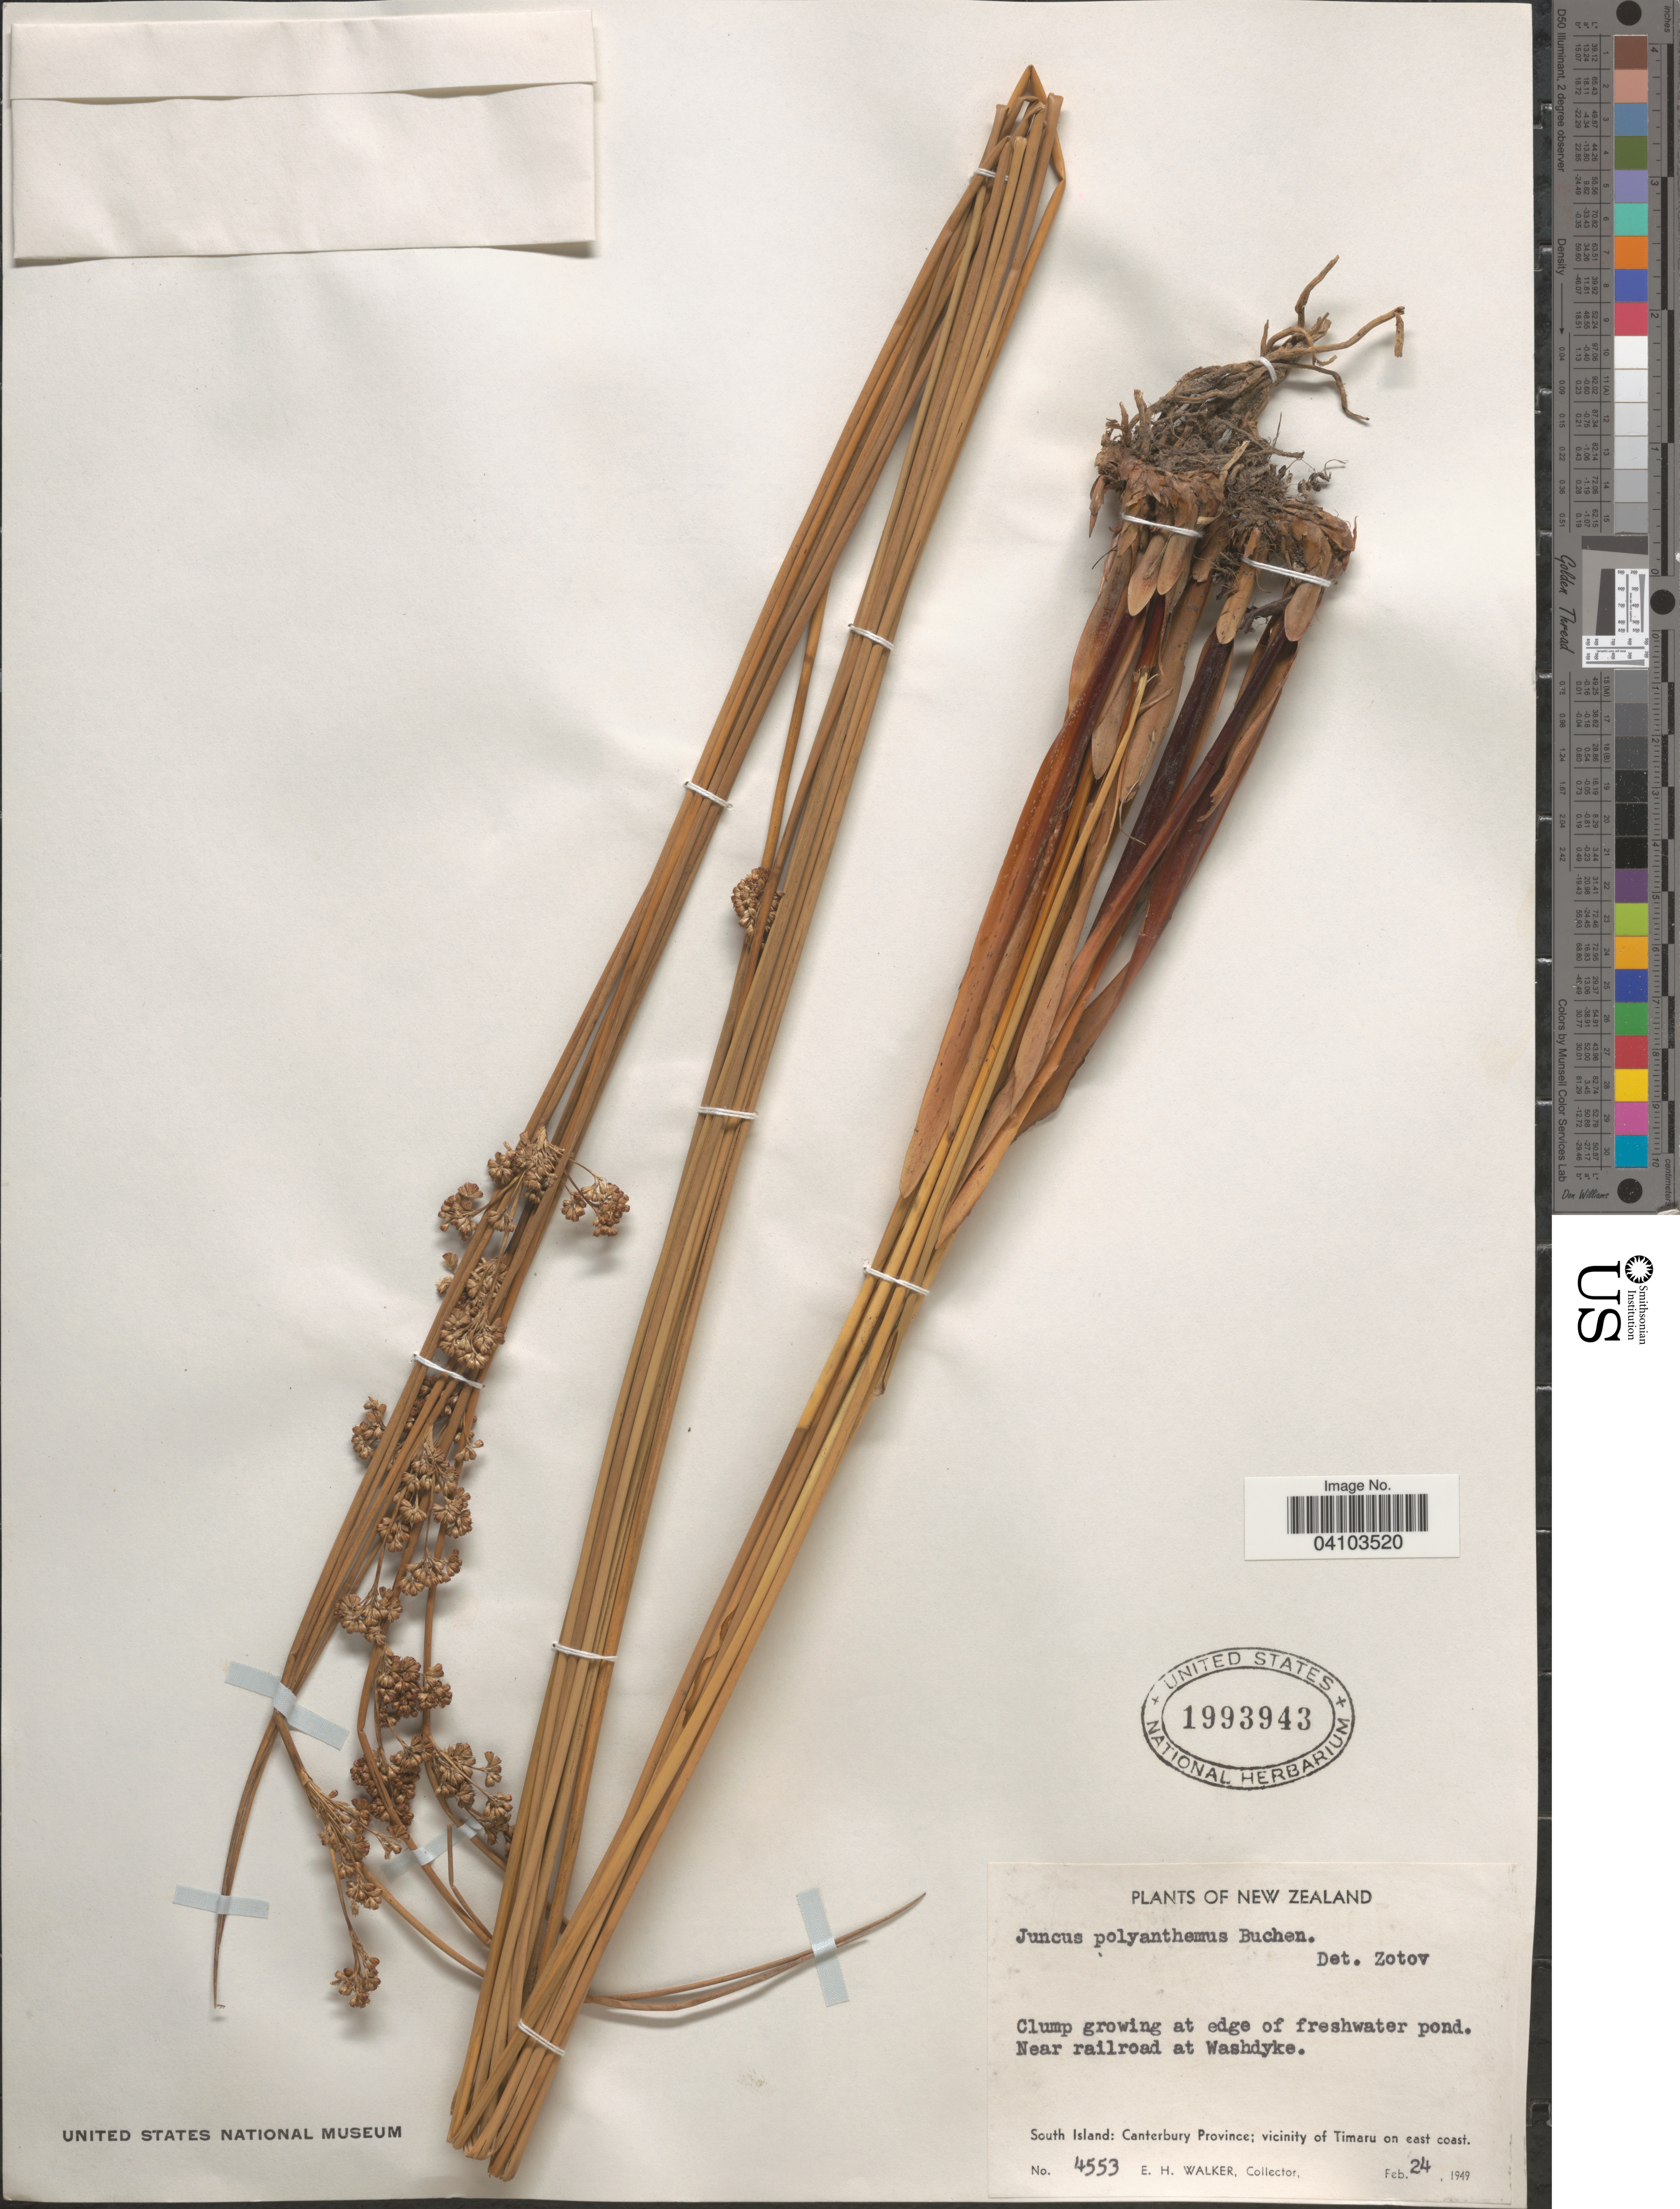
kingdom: Plantae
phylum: Tracheophyta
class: Liliopsida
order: Poales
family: Juncaceae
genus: Juncus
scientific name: Juncus polyanthemos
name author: Buchenau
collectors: E. H. Walker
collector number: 4553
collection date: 1949-02-24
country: New Zealand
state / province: Canterbury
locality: Near railroad at Washdyke. South Island: vicinity of Timaru on east coast.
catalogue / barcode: US 1993943